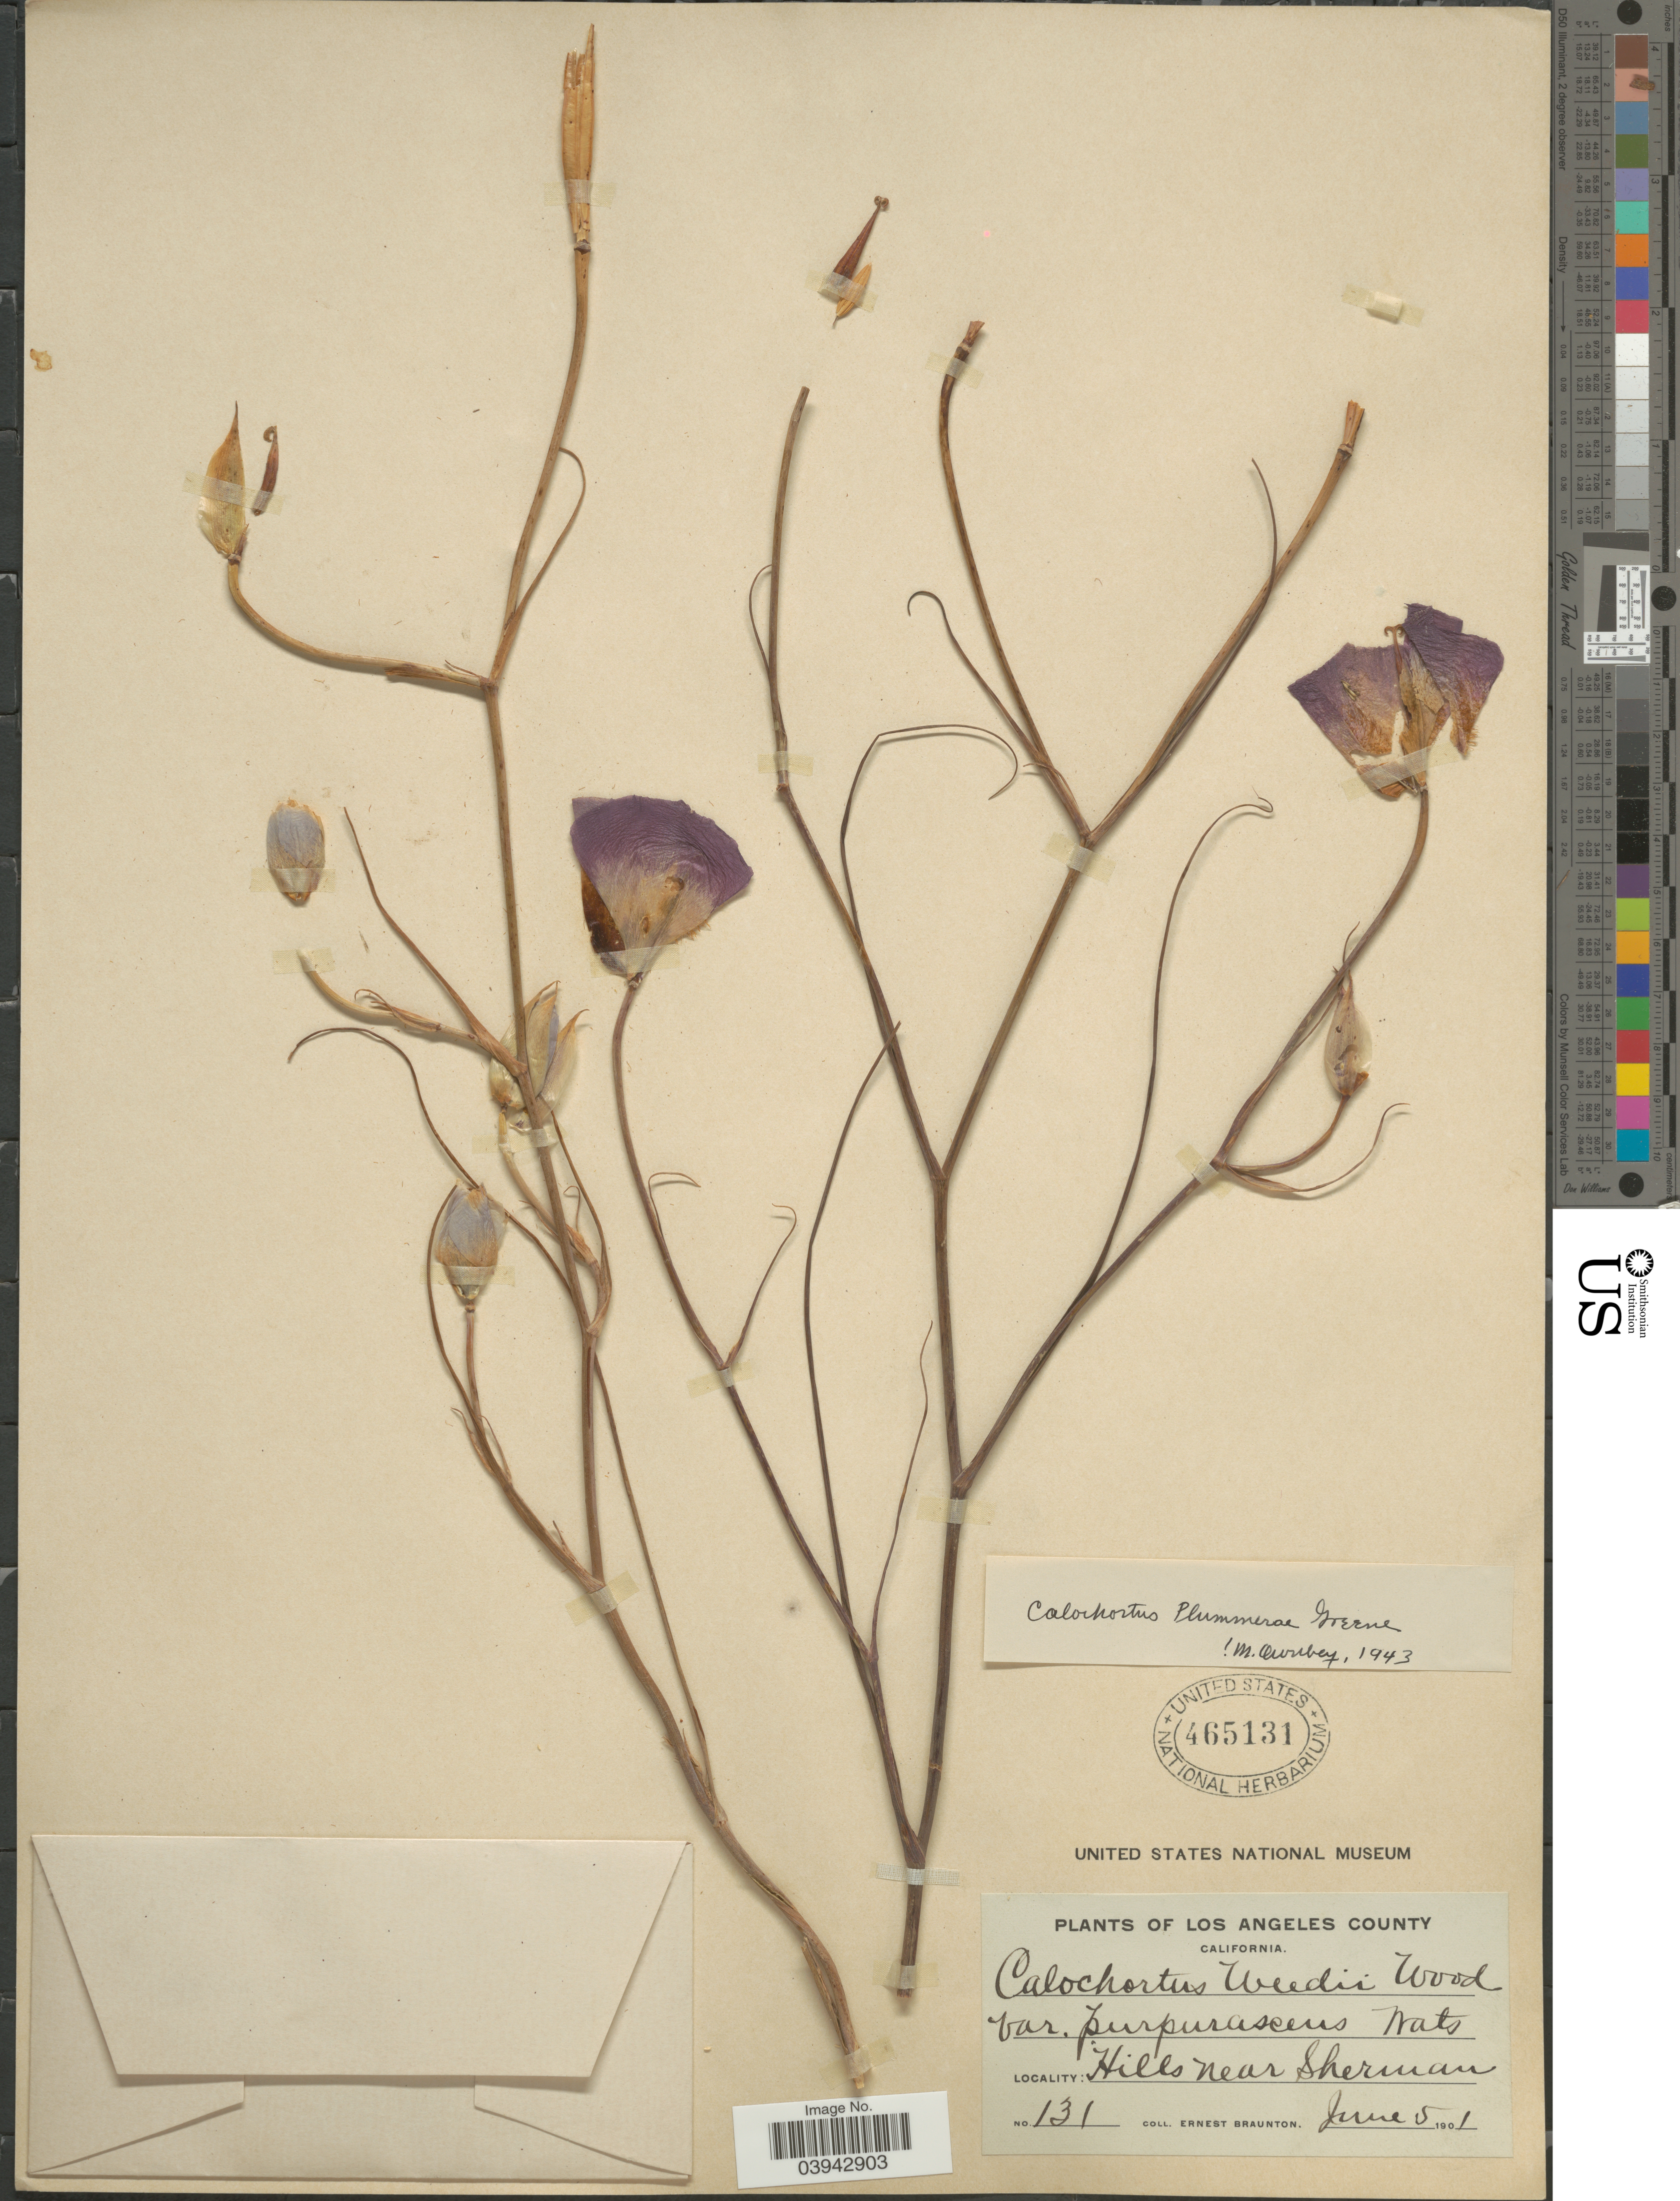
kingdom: Plantae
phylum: Tracheophyta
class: Liliopsida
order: Liliales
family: Liliaceae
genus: Calochortus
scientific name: Calochortus plummerae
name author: Greene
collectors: E. Braunton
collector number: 131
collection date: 1901-06-05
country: United States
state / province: California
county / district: Los Angeles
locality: Los Angeles County. Hills near Sherman.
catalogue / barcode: US 465131